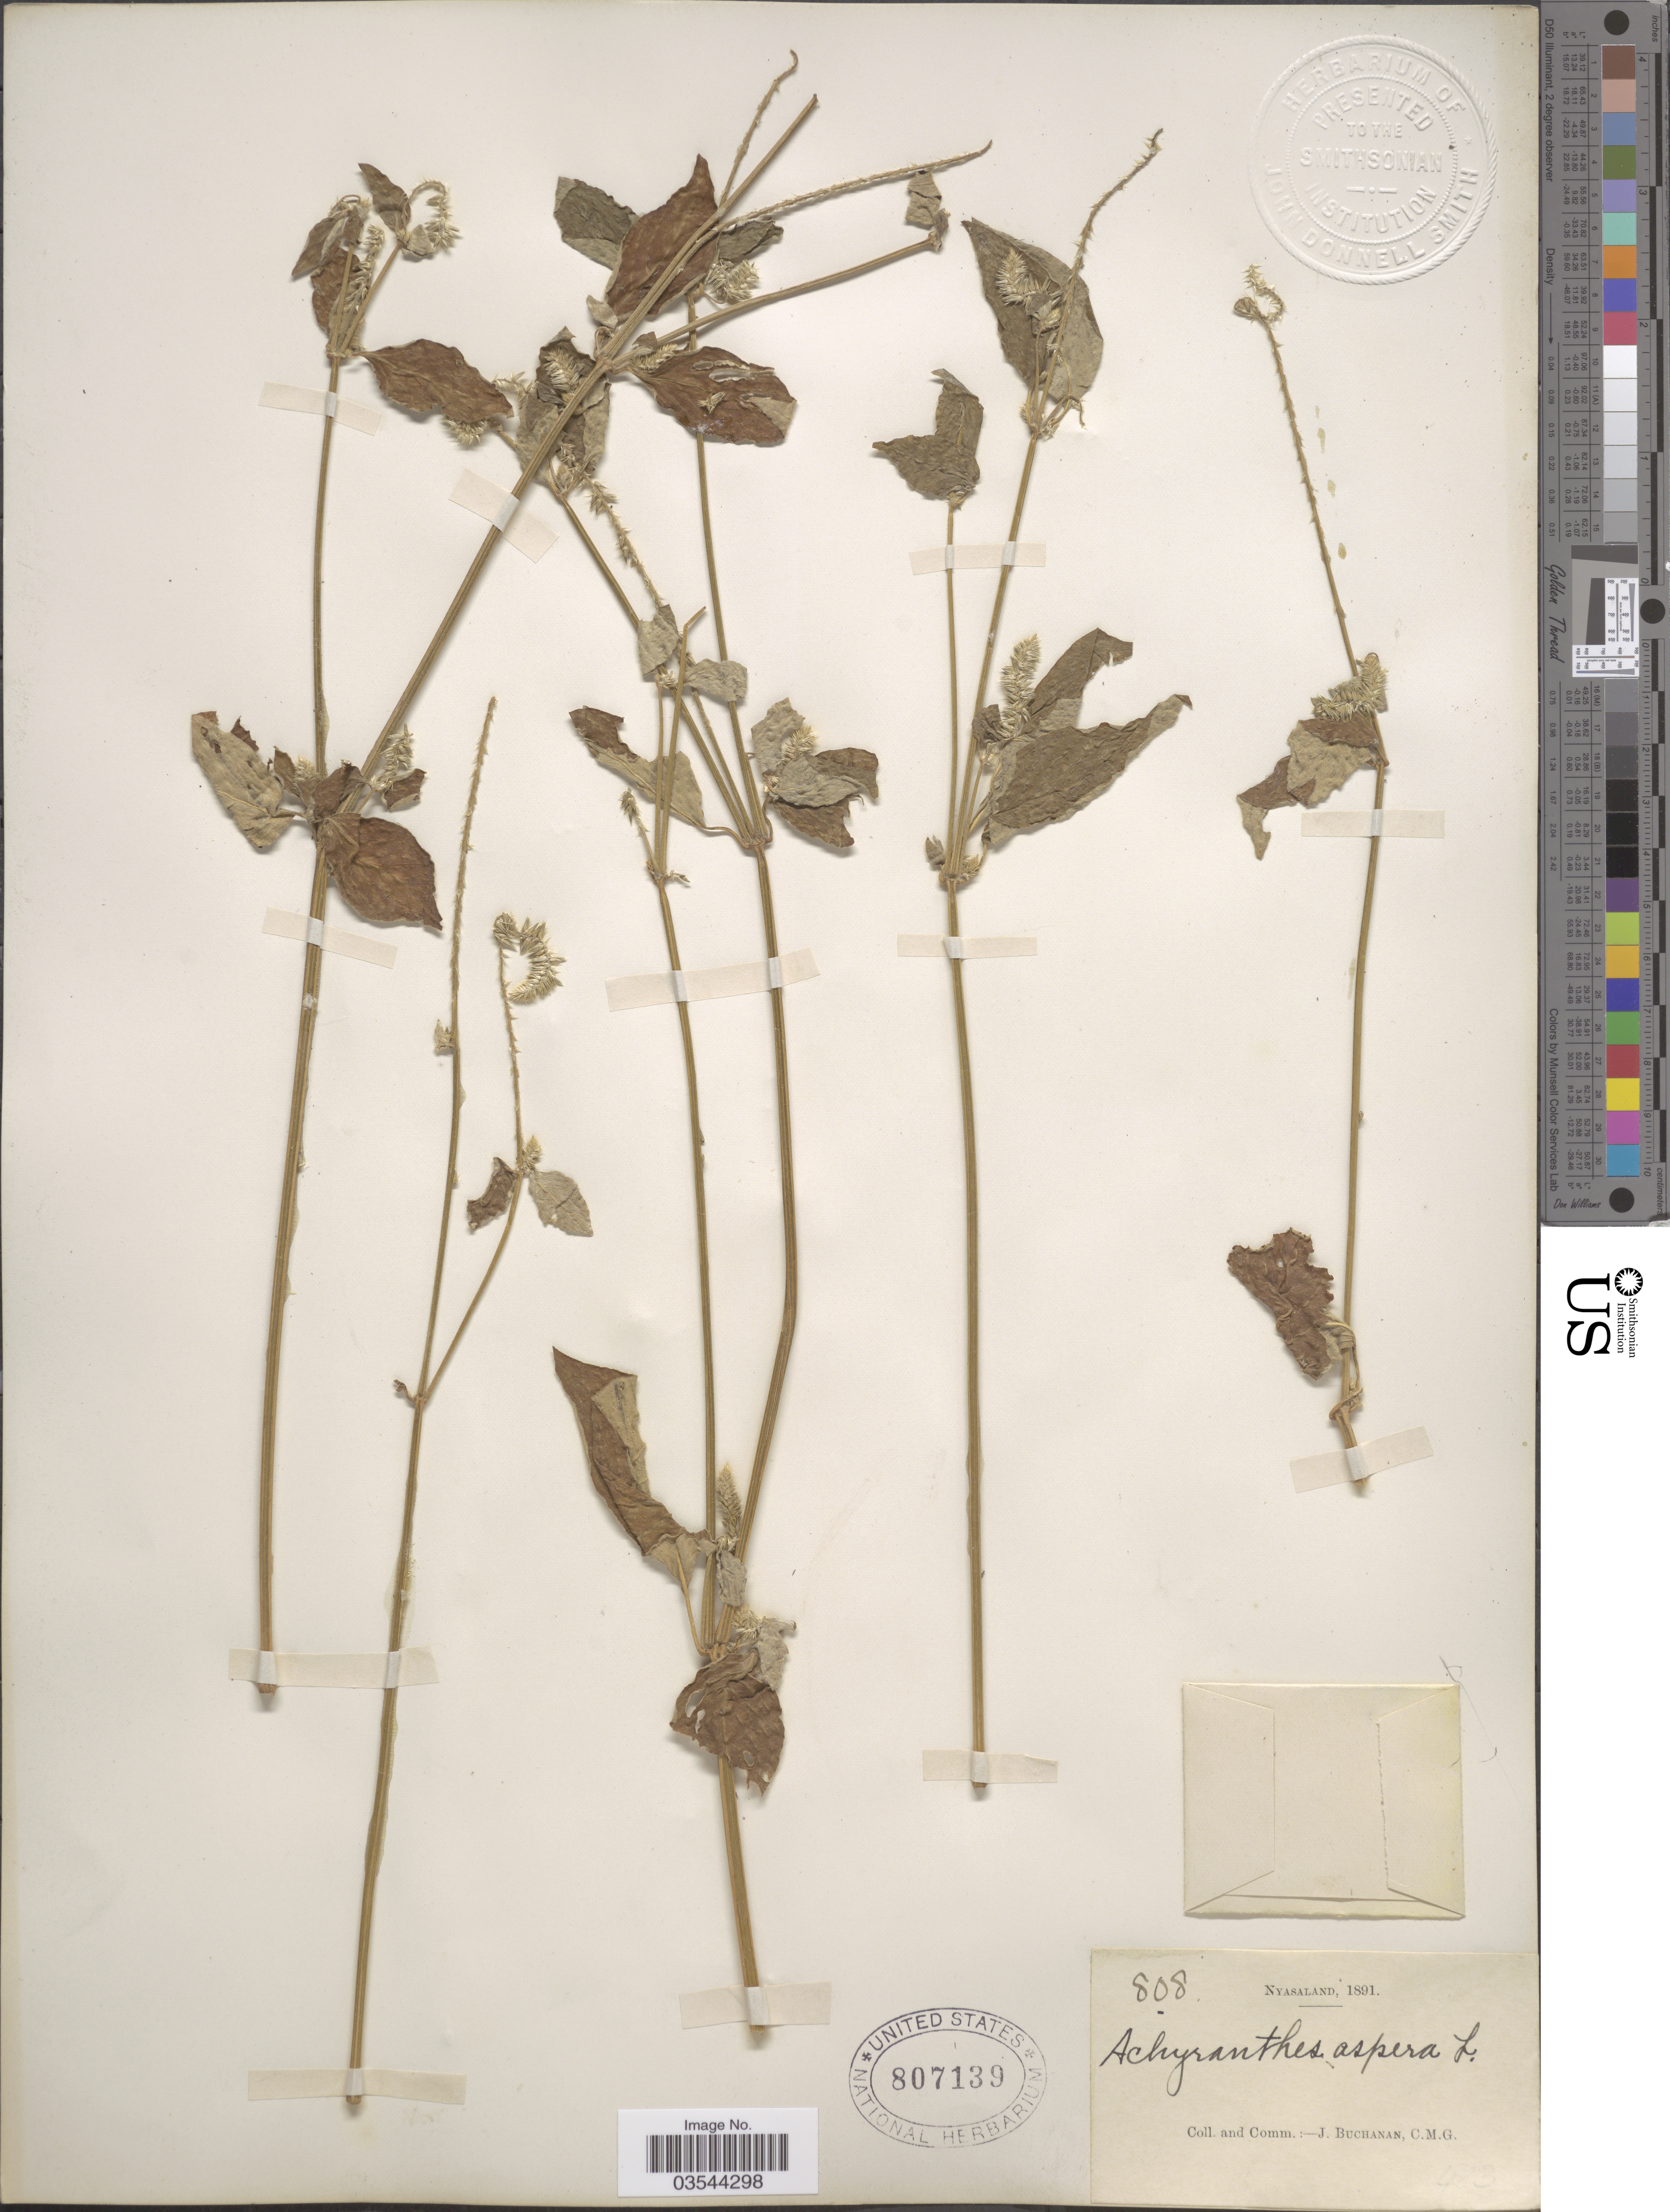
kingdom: Plantae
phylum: Tracheophyta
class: Magnoliopsida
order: Caryophyllales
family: Amaranthaceae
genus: Achyranthes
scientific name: Achyranthes aspera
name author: L.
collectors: J. Buchanan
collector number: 808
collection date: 1891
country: Malawi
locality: Nyasaland.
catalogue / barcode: US 807139